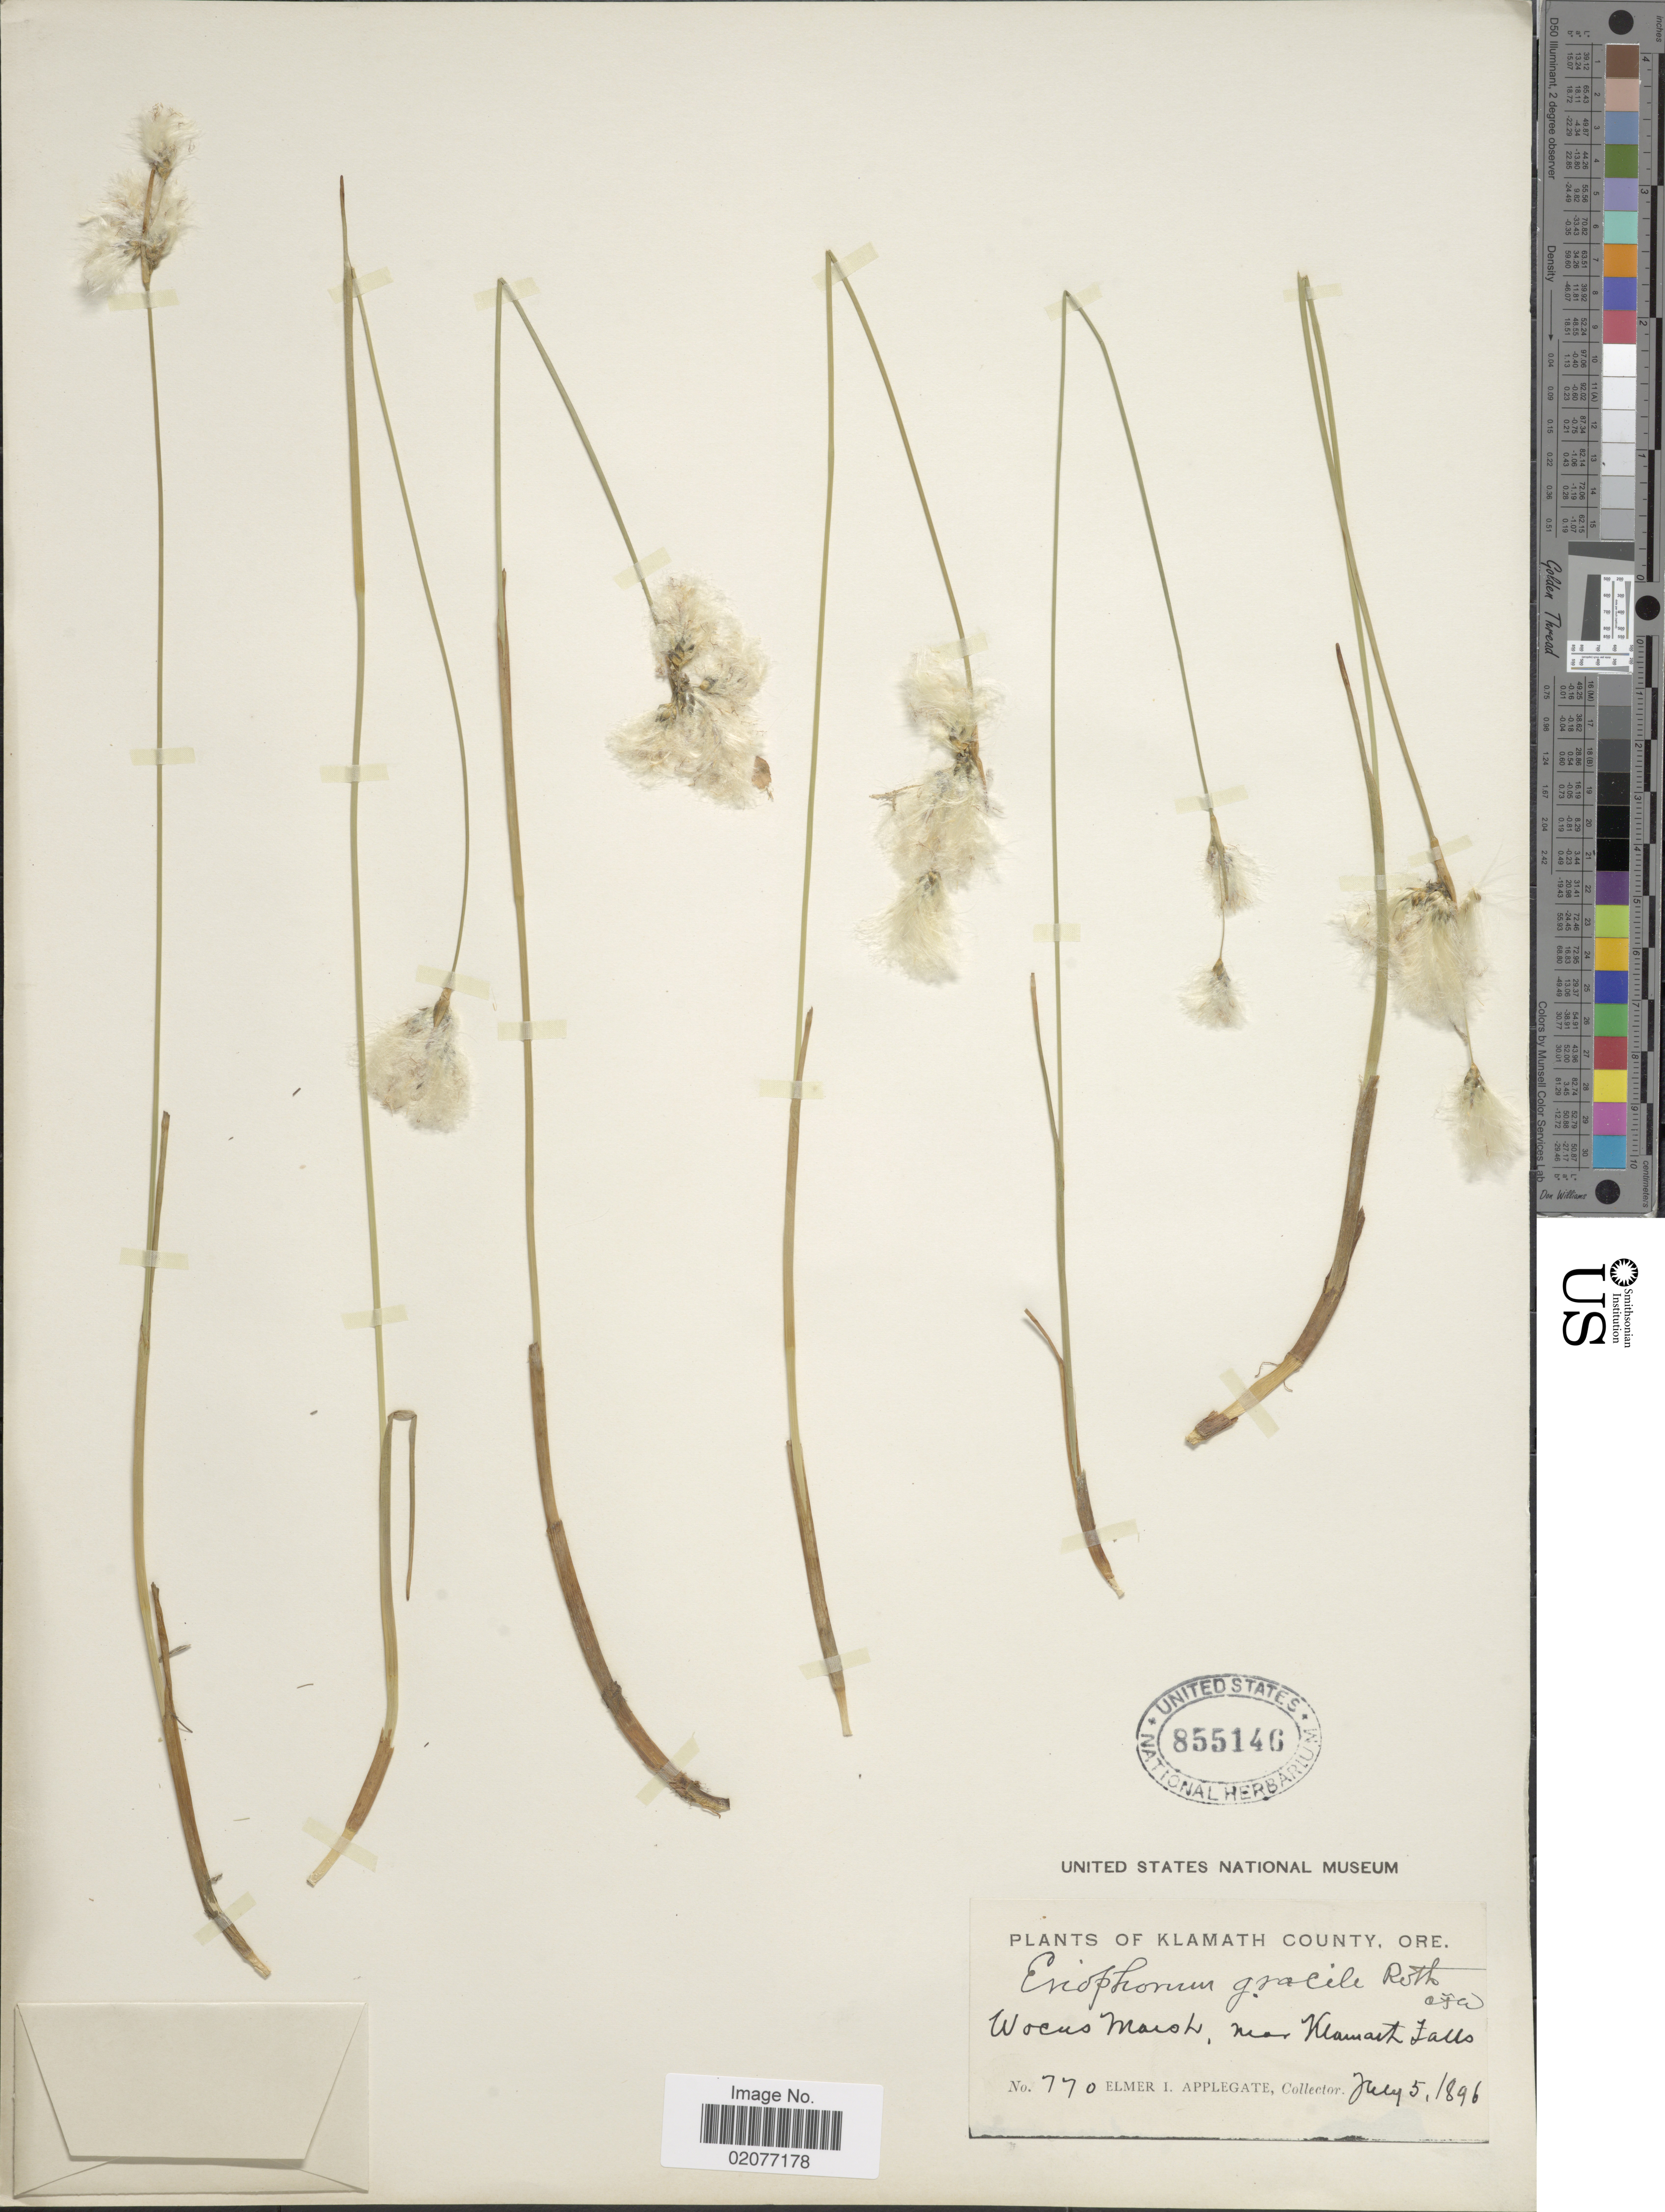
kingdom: Plantae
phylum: Tracheophyta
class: Liliopsida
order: Poales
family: Cyperaceae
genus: Eriophorum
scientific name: Eriophorum gracile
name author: W.D.J. Koch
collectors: E. I. Applegate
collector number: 770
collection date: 1896-07-05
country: United States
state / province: Oregon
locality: Klamath County, Ore. Wocus Marsh, near Klamath Falls.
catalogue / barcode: US 855146